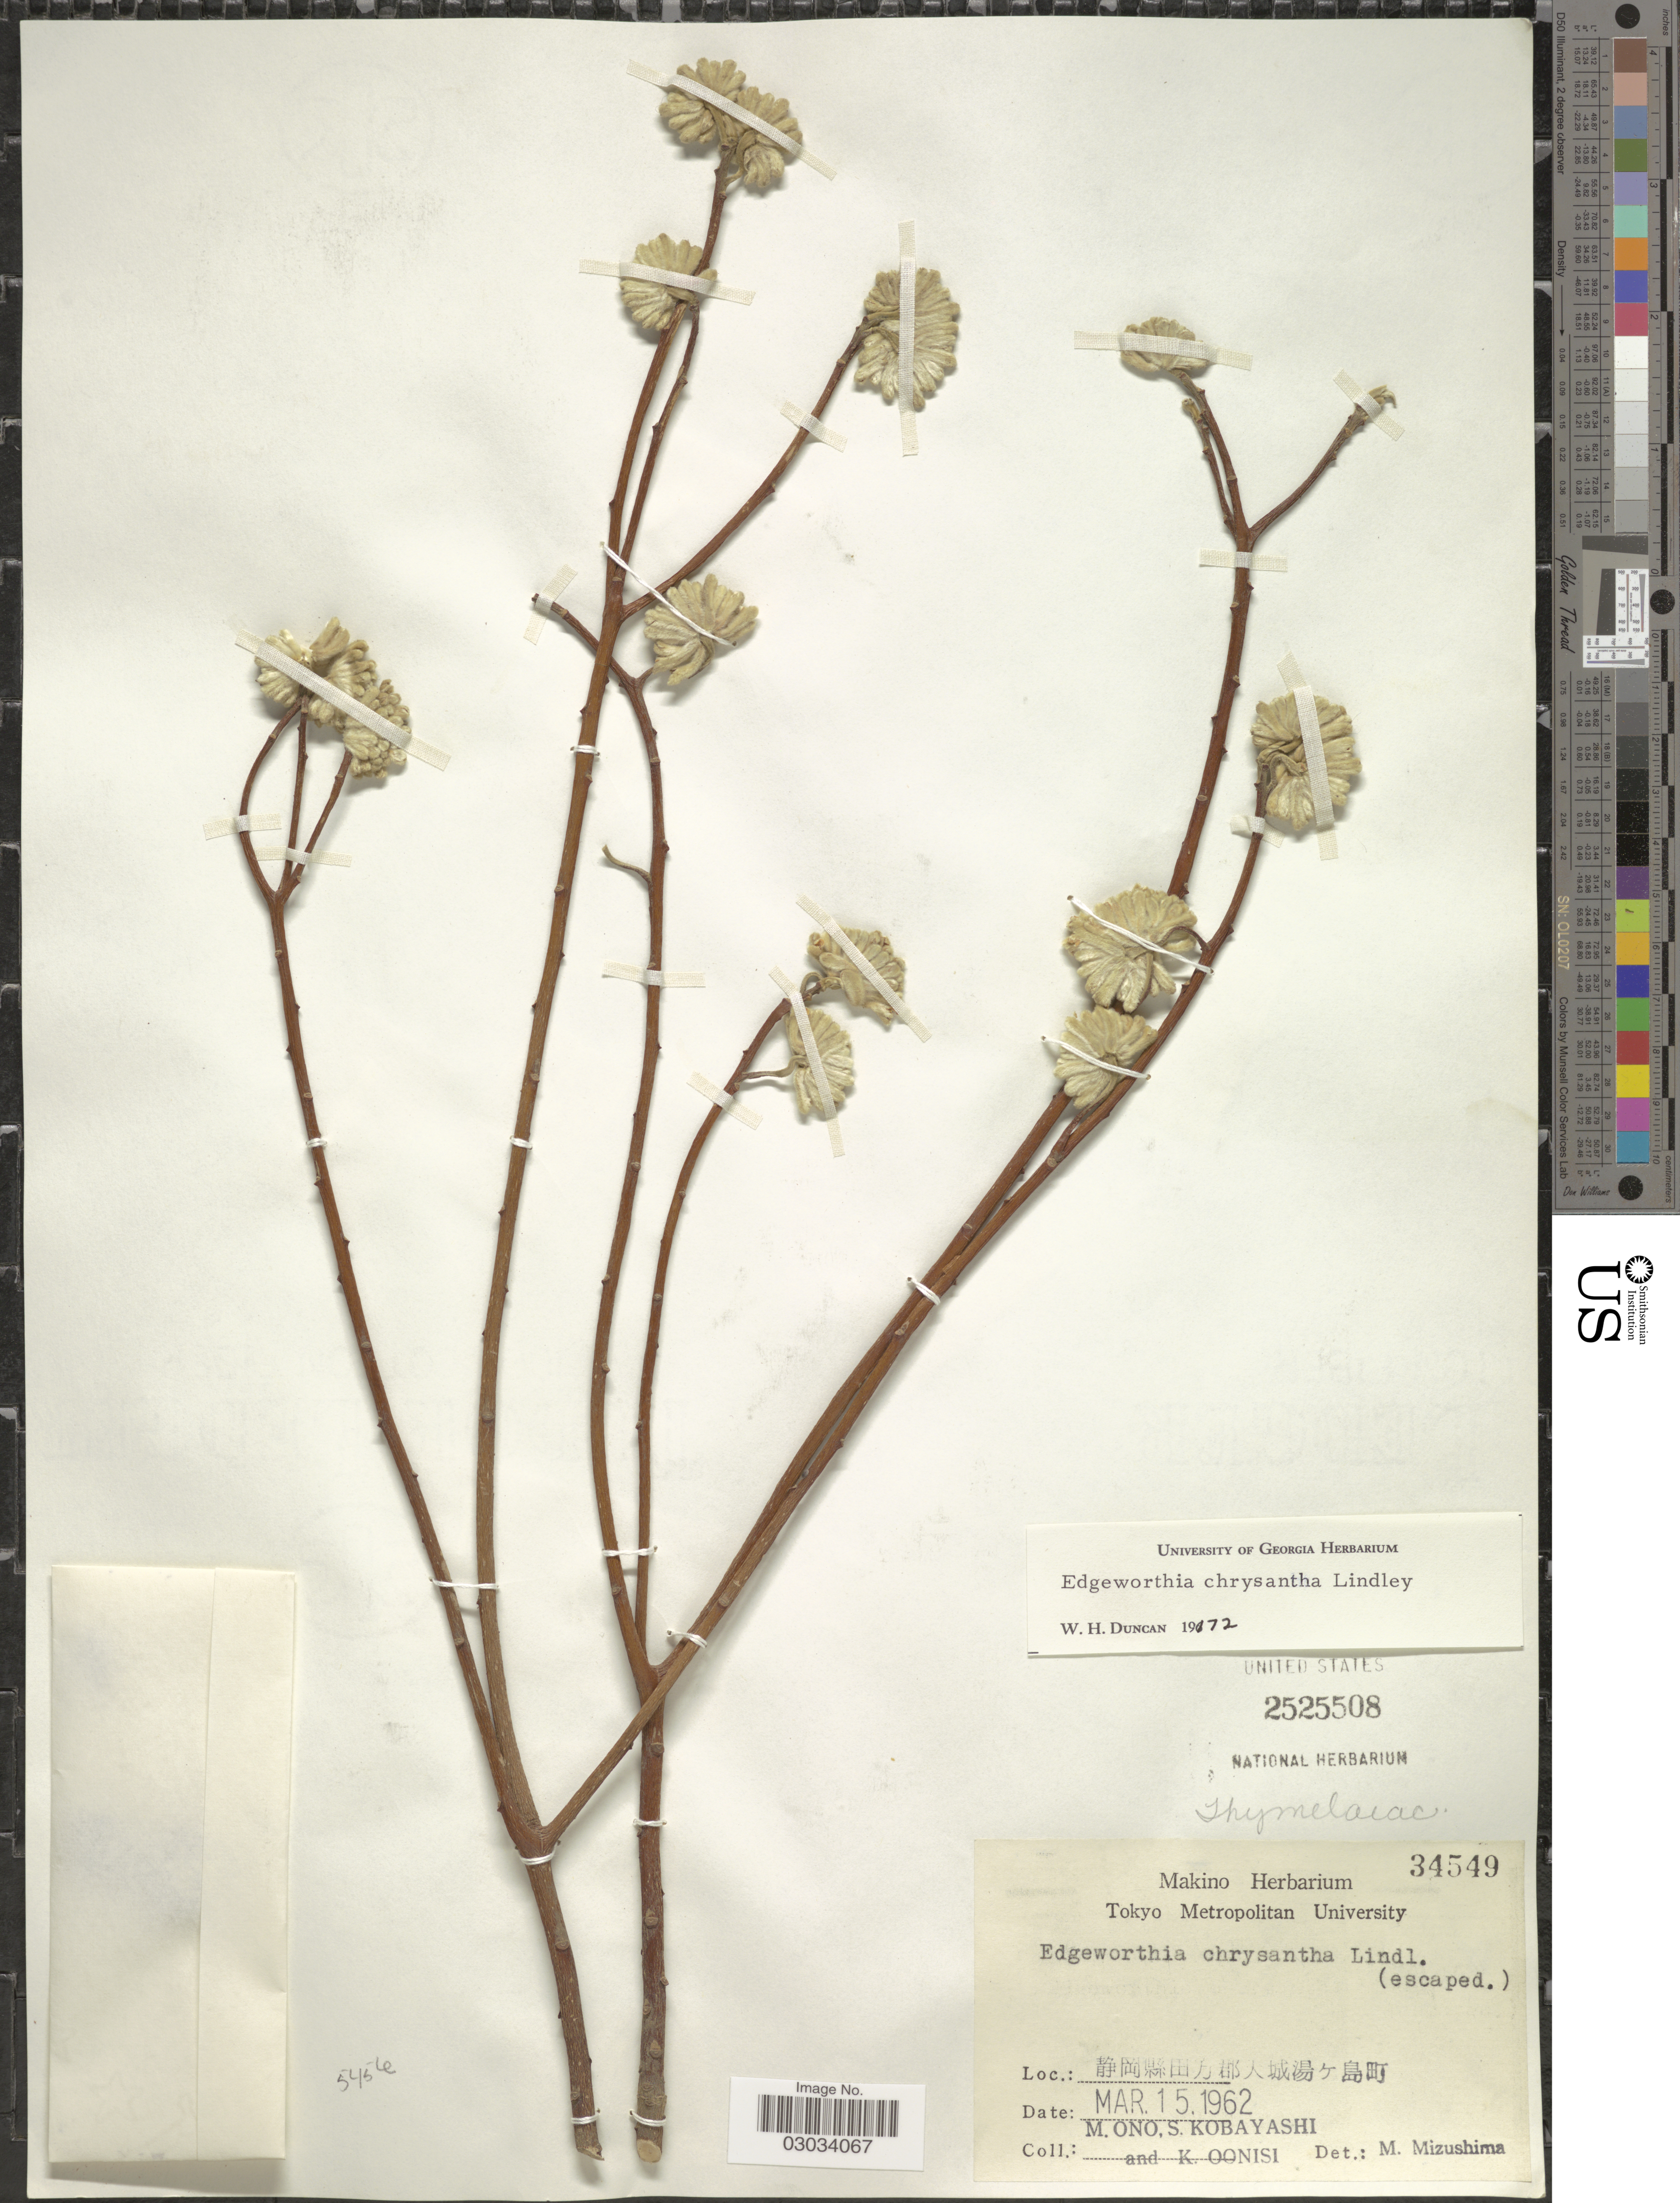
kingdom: Plantae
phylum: Tracheophyta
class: Magnoliopsida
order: Malvales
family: Thymelaeaceae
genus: Edgeworthia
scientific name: Edgeworthia chrysantha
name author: Lindl.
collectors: M. Ono, S. Kobayashi & K. Oonisi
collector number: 34549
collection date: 1962-03-15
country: Japan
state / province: Tokyo, Federal City of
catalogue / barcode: US 2525508